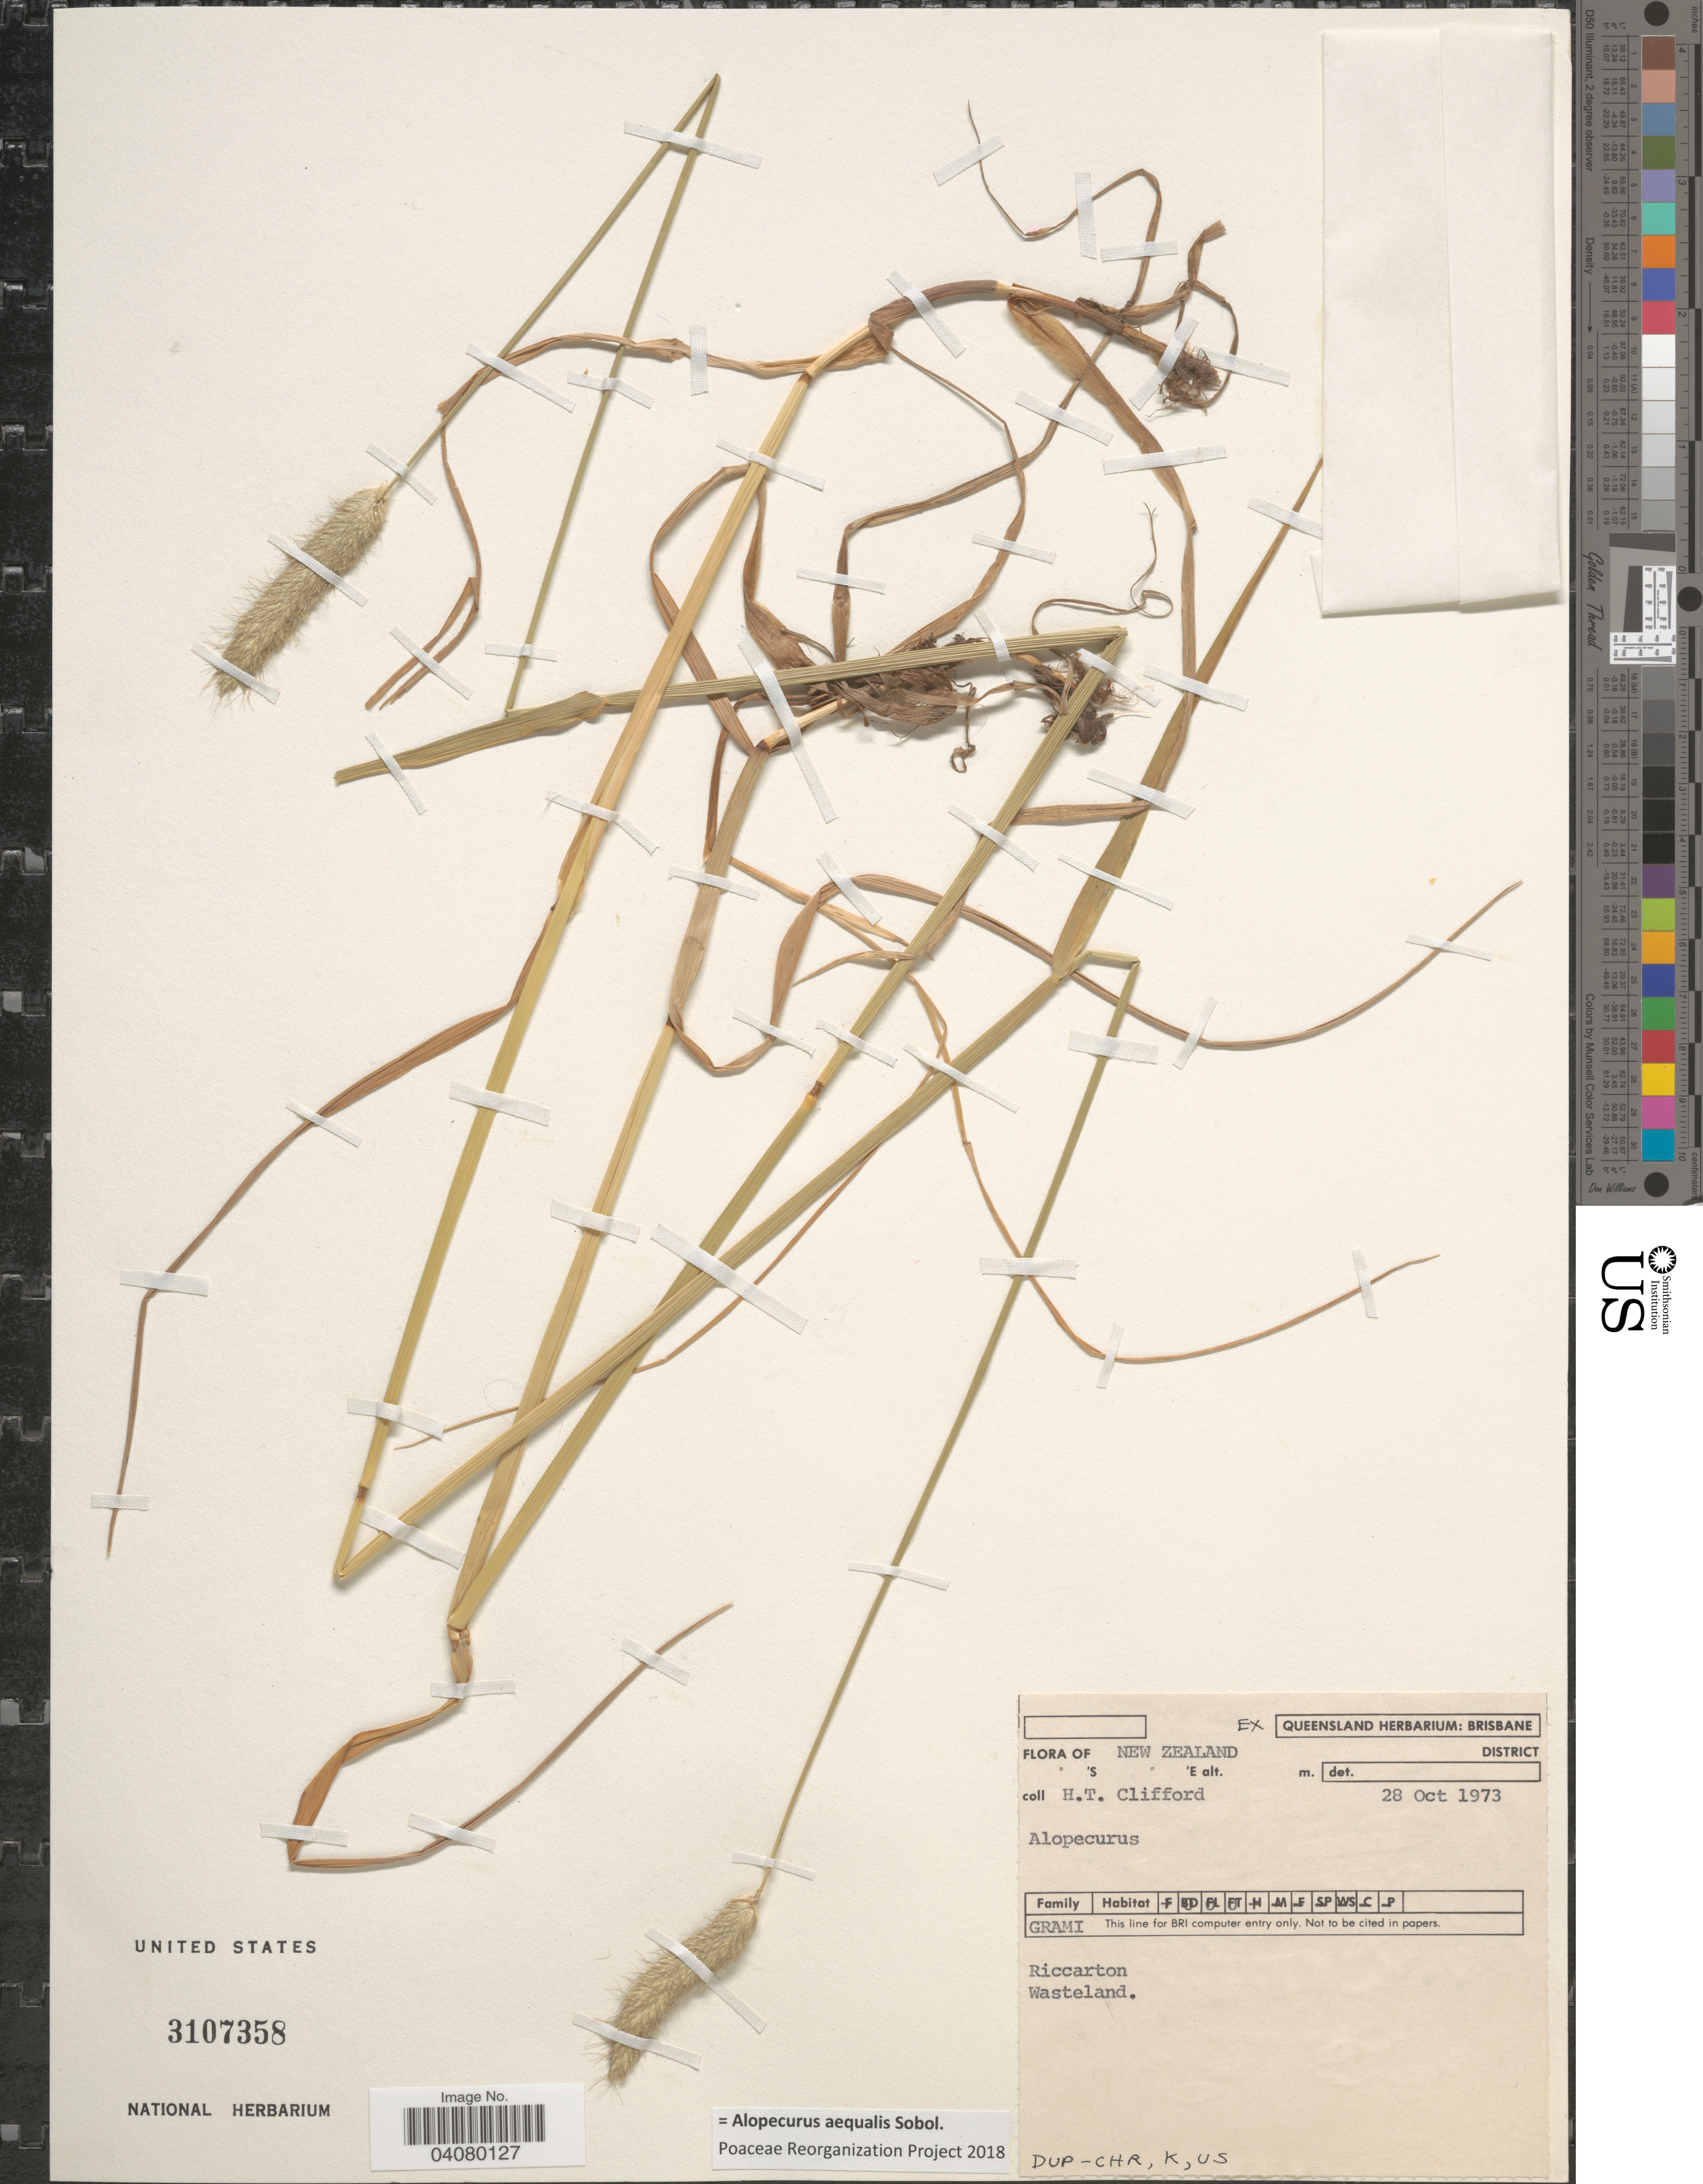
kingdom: Plantae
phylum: Tracheophyta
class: Liliopsida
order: Poales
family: Poaceae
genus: Alopecurus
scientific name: Alopecurus aequalis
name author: Sobol.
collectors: H. Clifford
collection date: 1973-10-28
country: New Zealand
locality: Riccarton. Wasteland.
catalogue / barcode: US 3107358